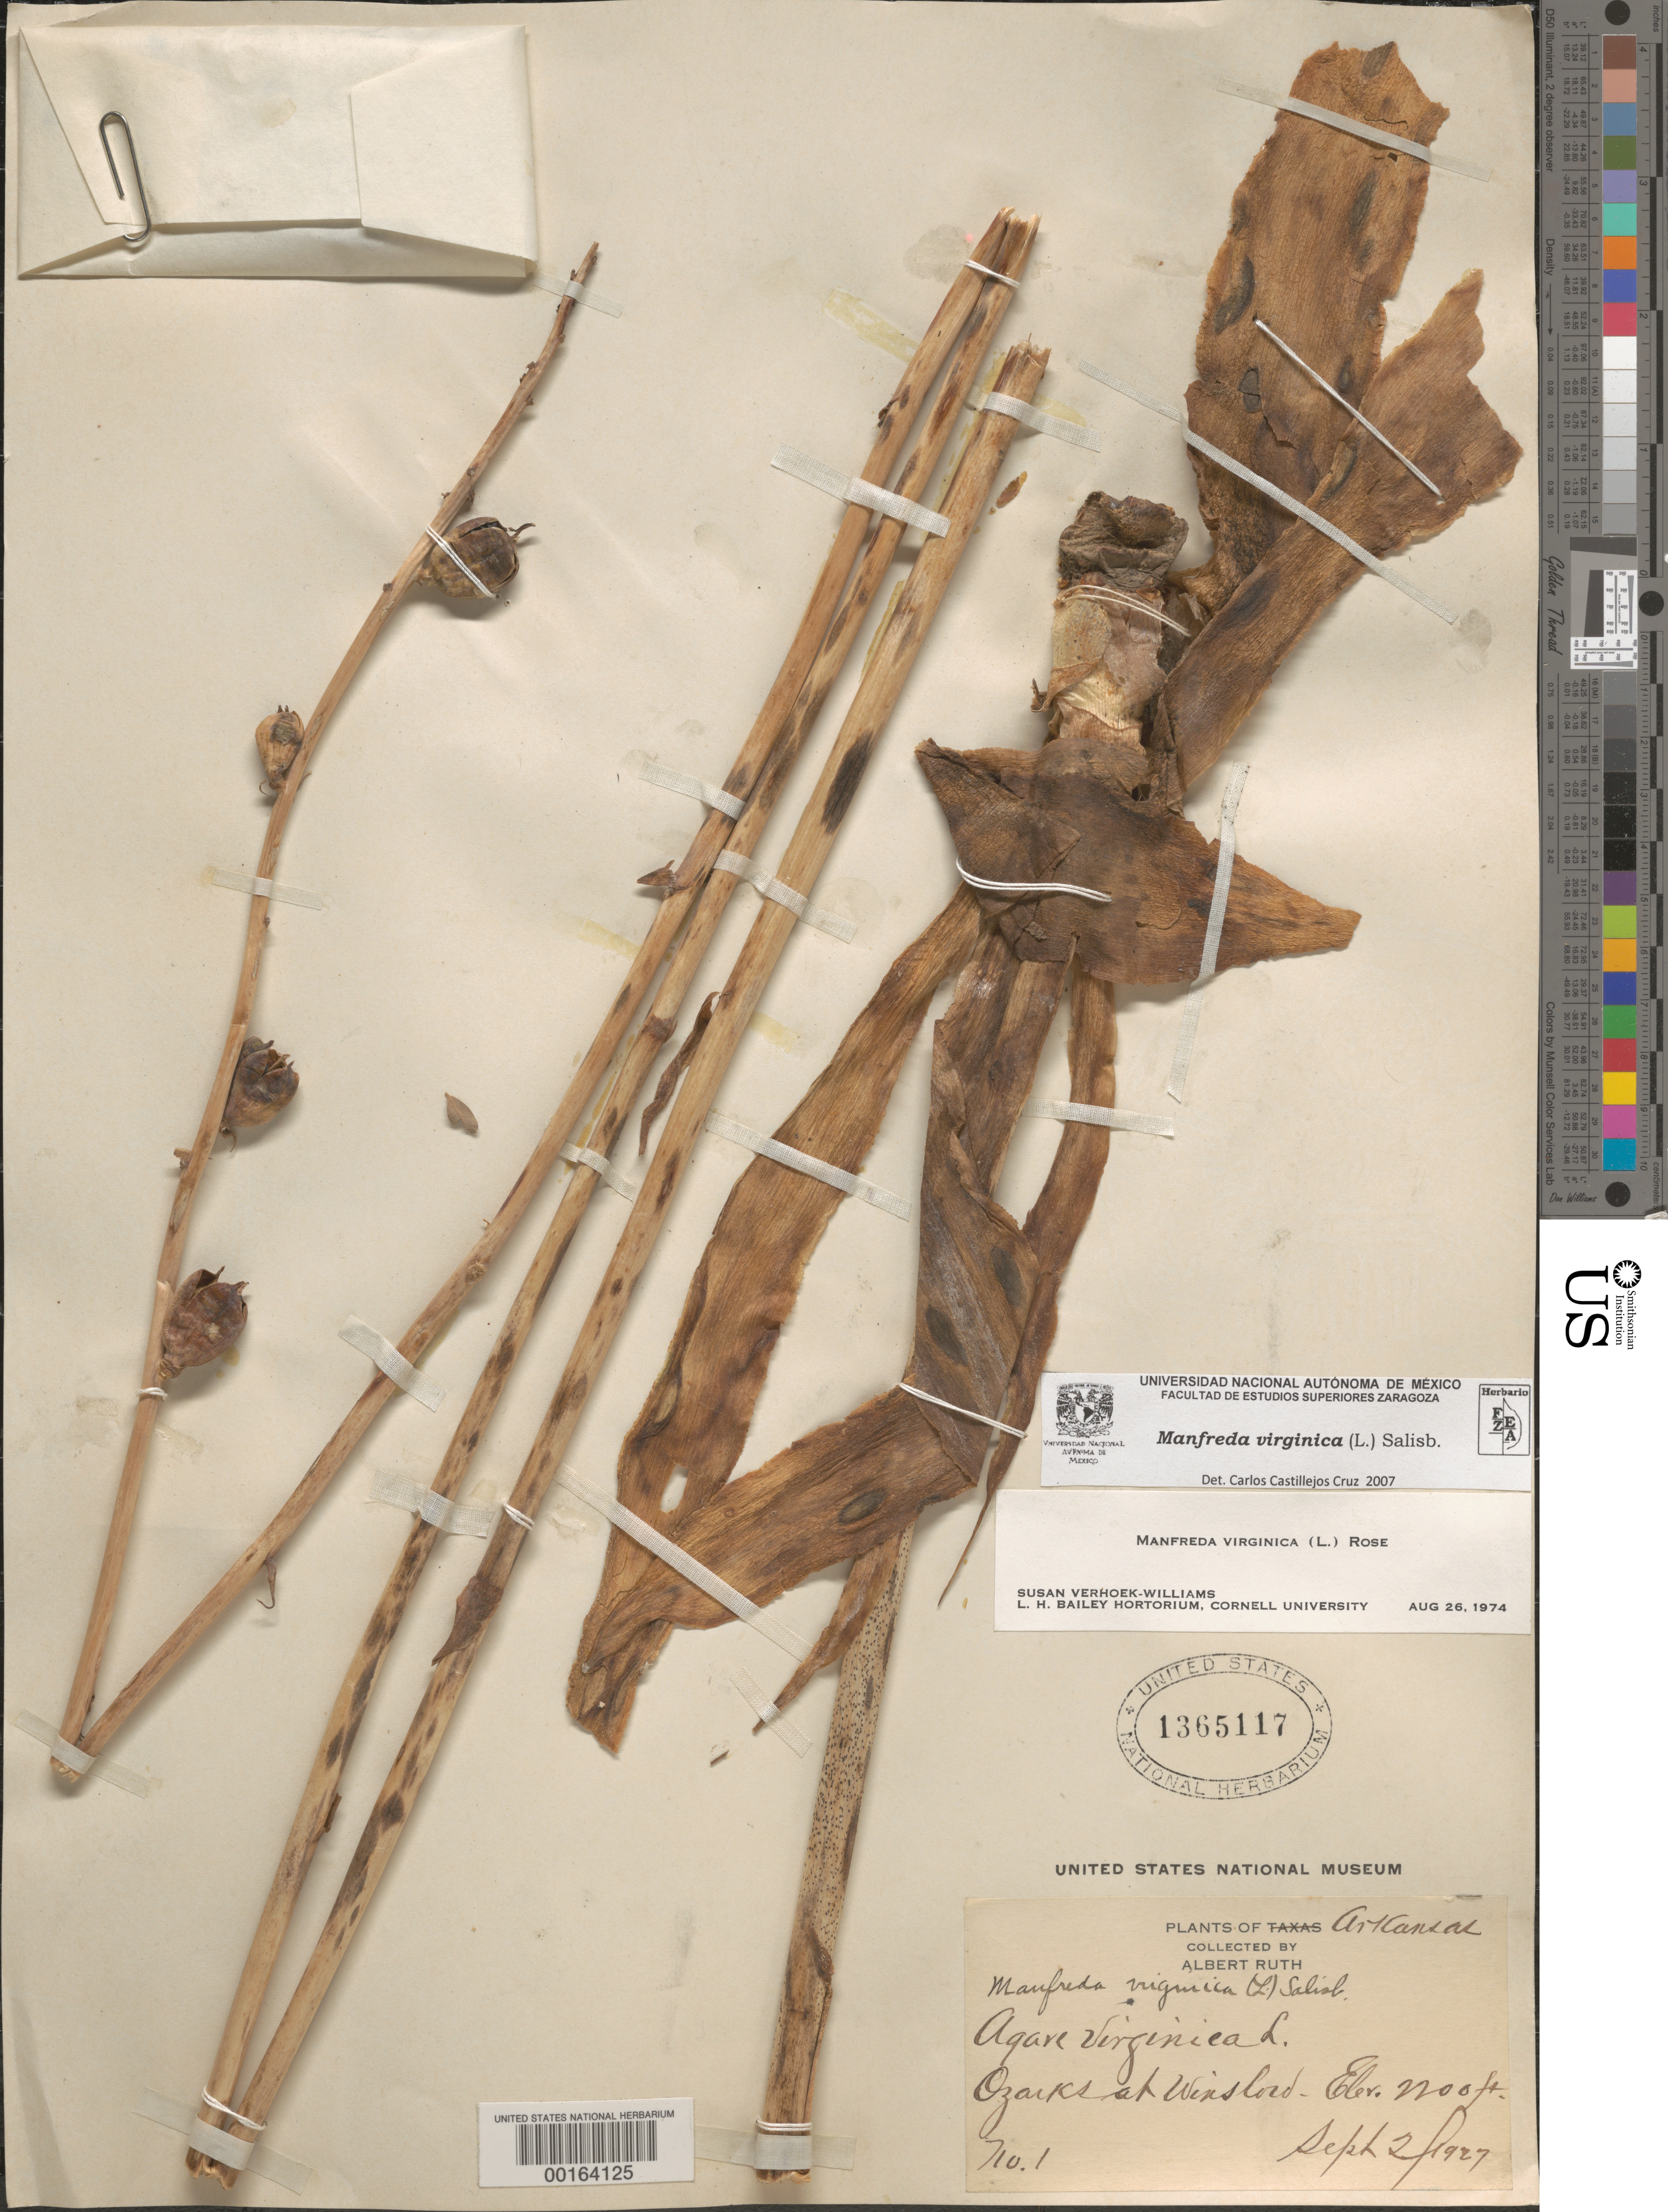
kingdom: Plantae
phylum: Tracheophyta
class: Liliopsida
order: Asparagales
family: Asparagaceae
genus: Manfreda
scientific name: Manfreda virginica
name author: (L.) Salisb. ex Rose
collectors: A. Ruth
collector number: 1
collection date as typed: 02 Sep 1927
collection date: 1927-09-02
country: United States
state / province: Arkansas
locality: Ozarks at winslord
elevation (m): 671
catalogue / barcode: US 1365117